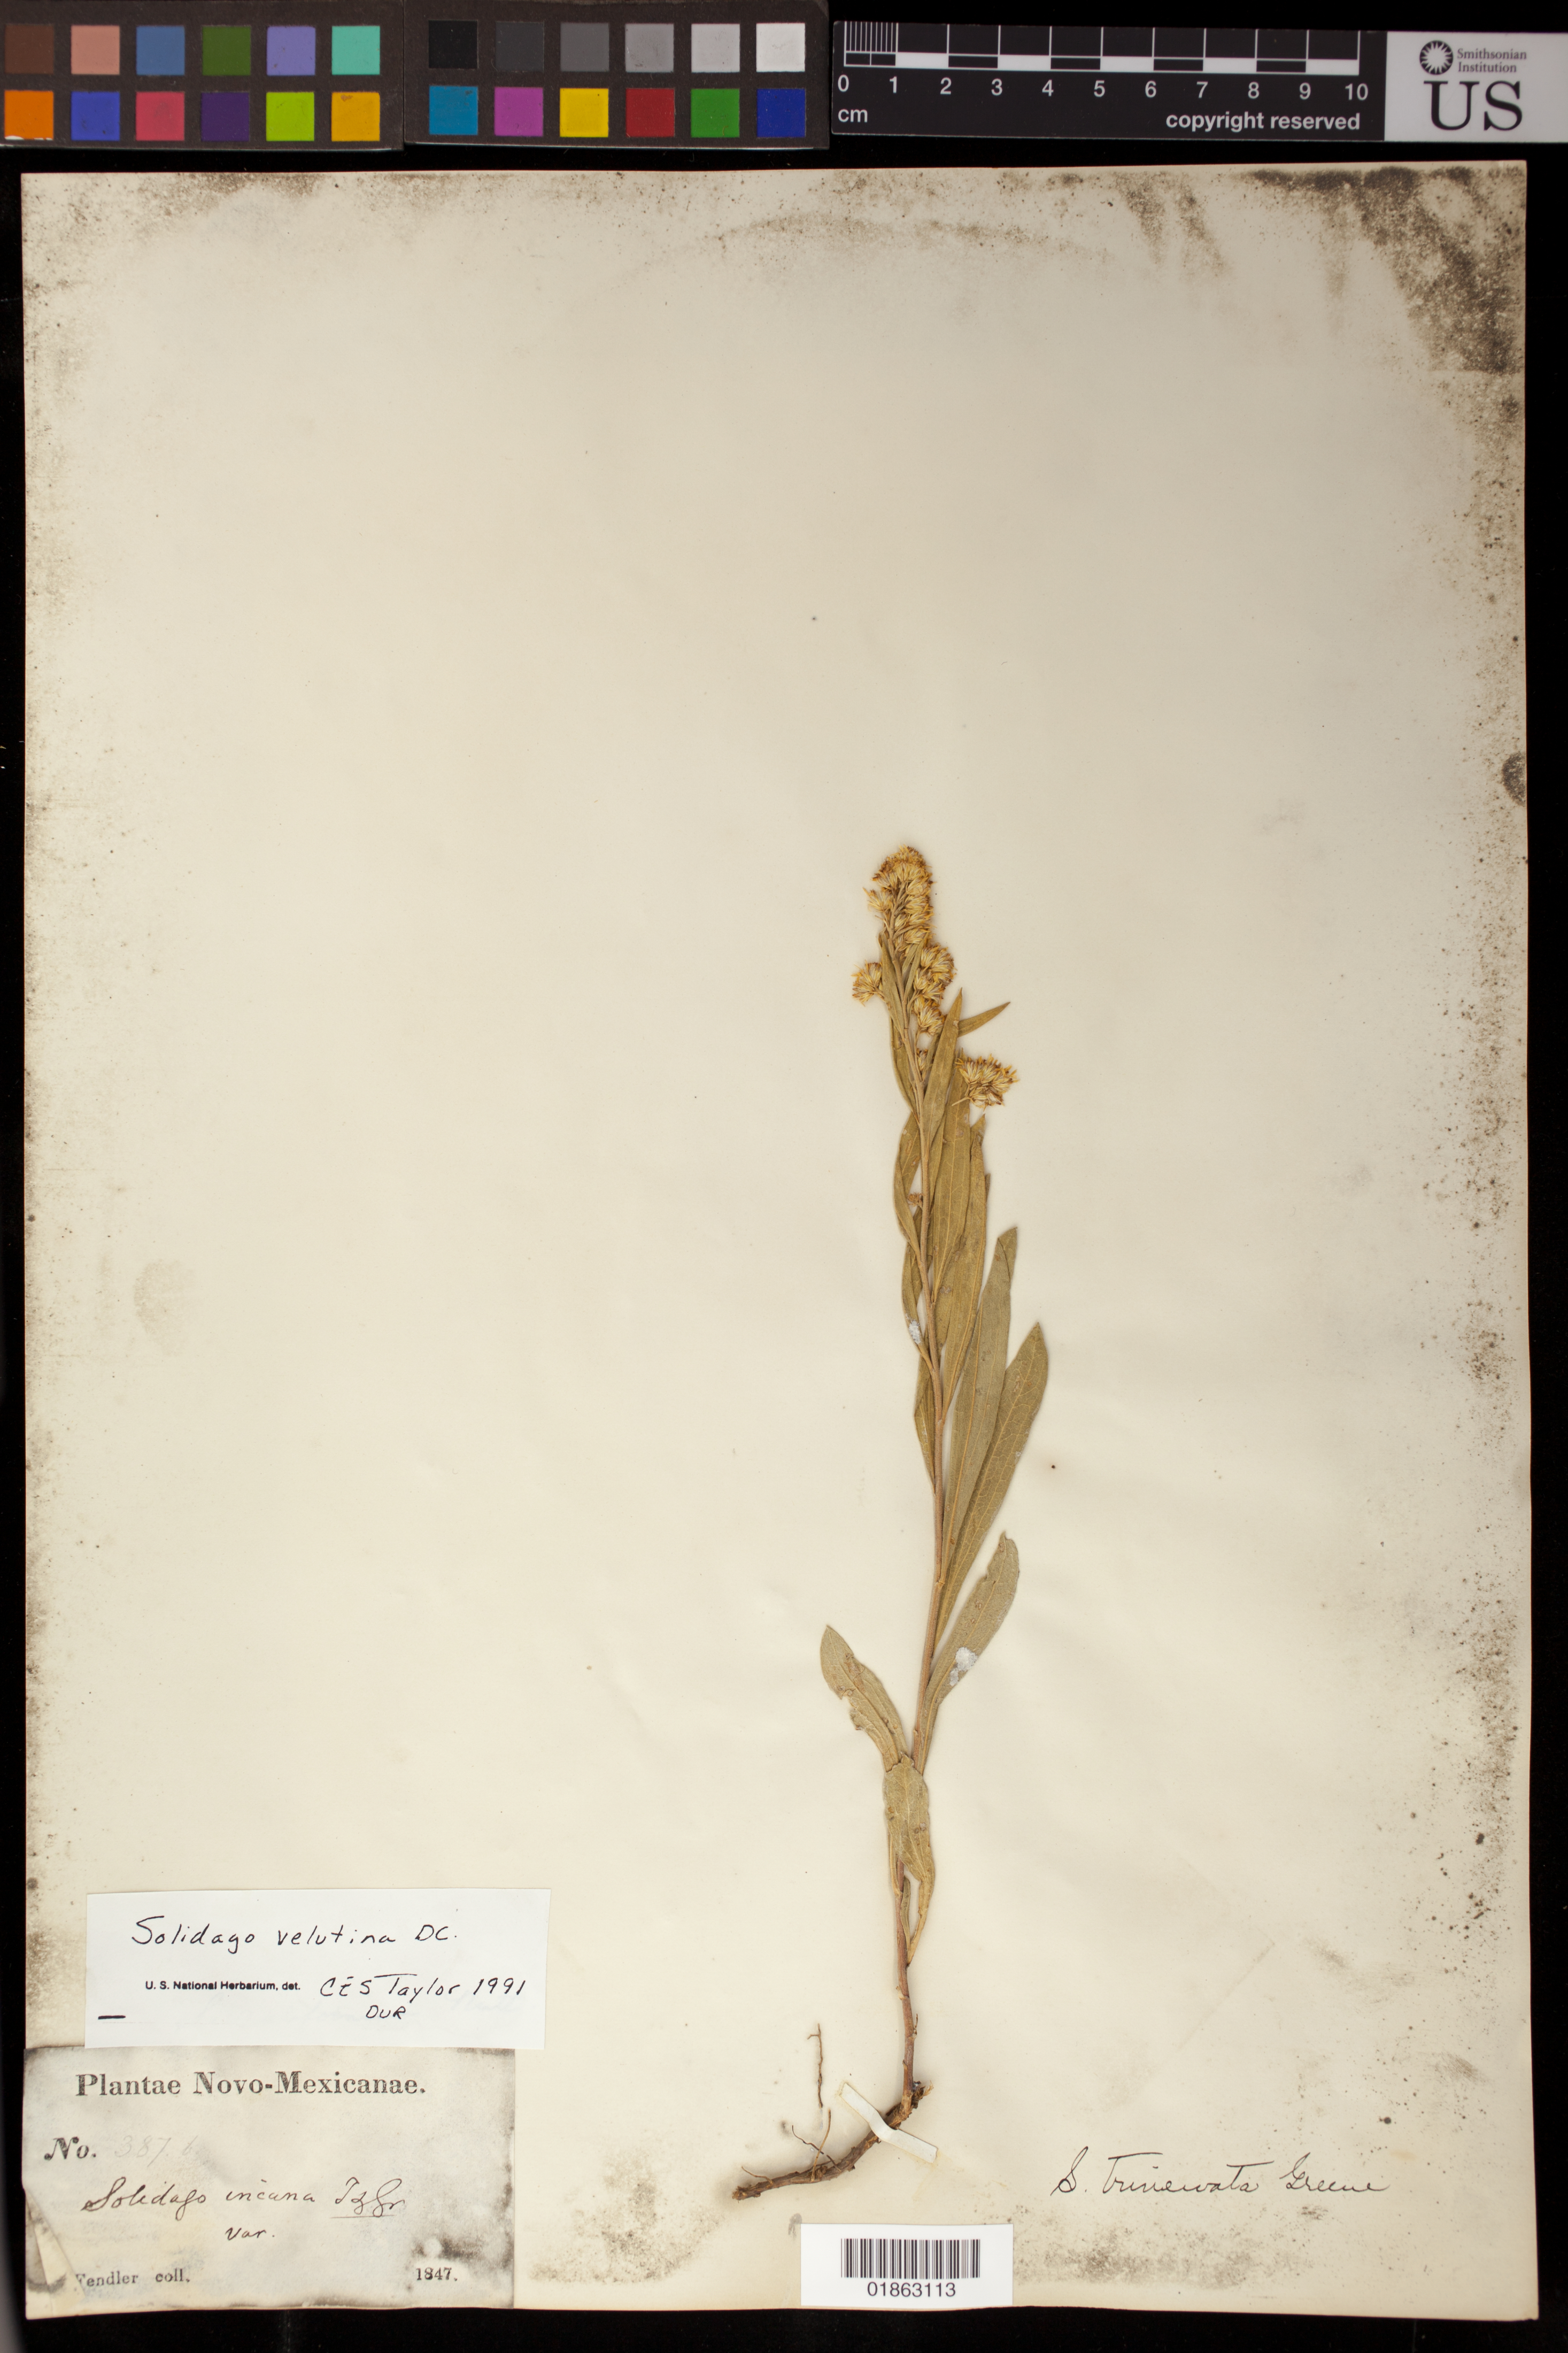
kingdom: Plantae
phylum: Tracheophyta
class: Magnoliopsida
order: Asterales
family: Asteraceae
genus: Solidago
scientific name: Solidago velutina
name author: DC.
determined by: Taylor, Constance E. S.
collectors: A. Fendler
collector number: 3876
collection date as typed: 1847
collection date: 1847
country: United States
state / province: New Mexico